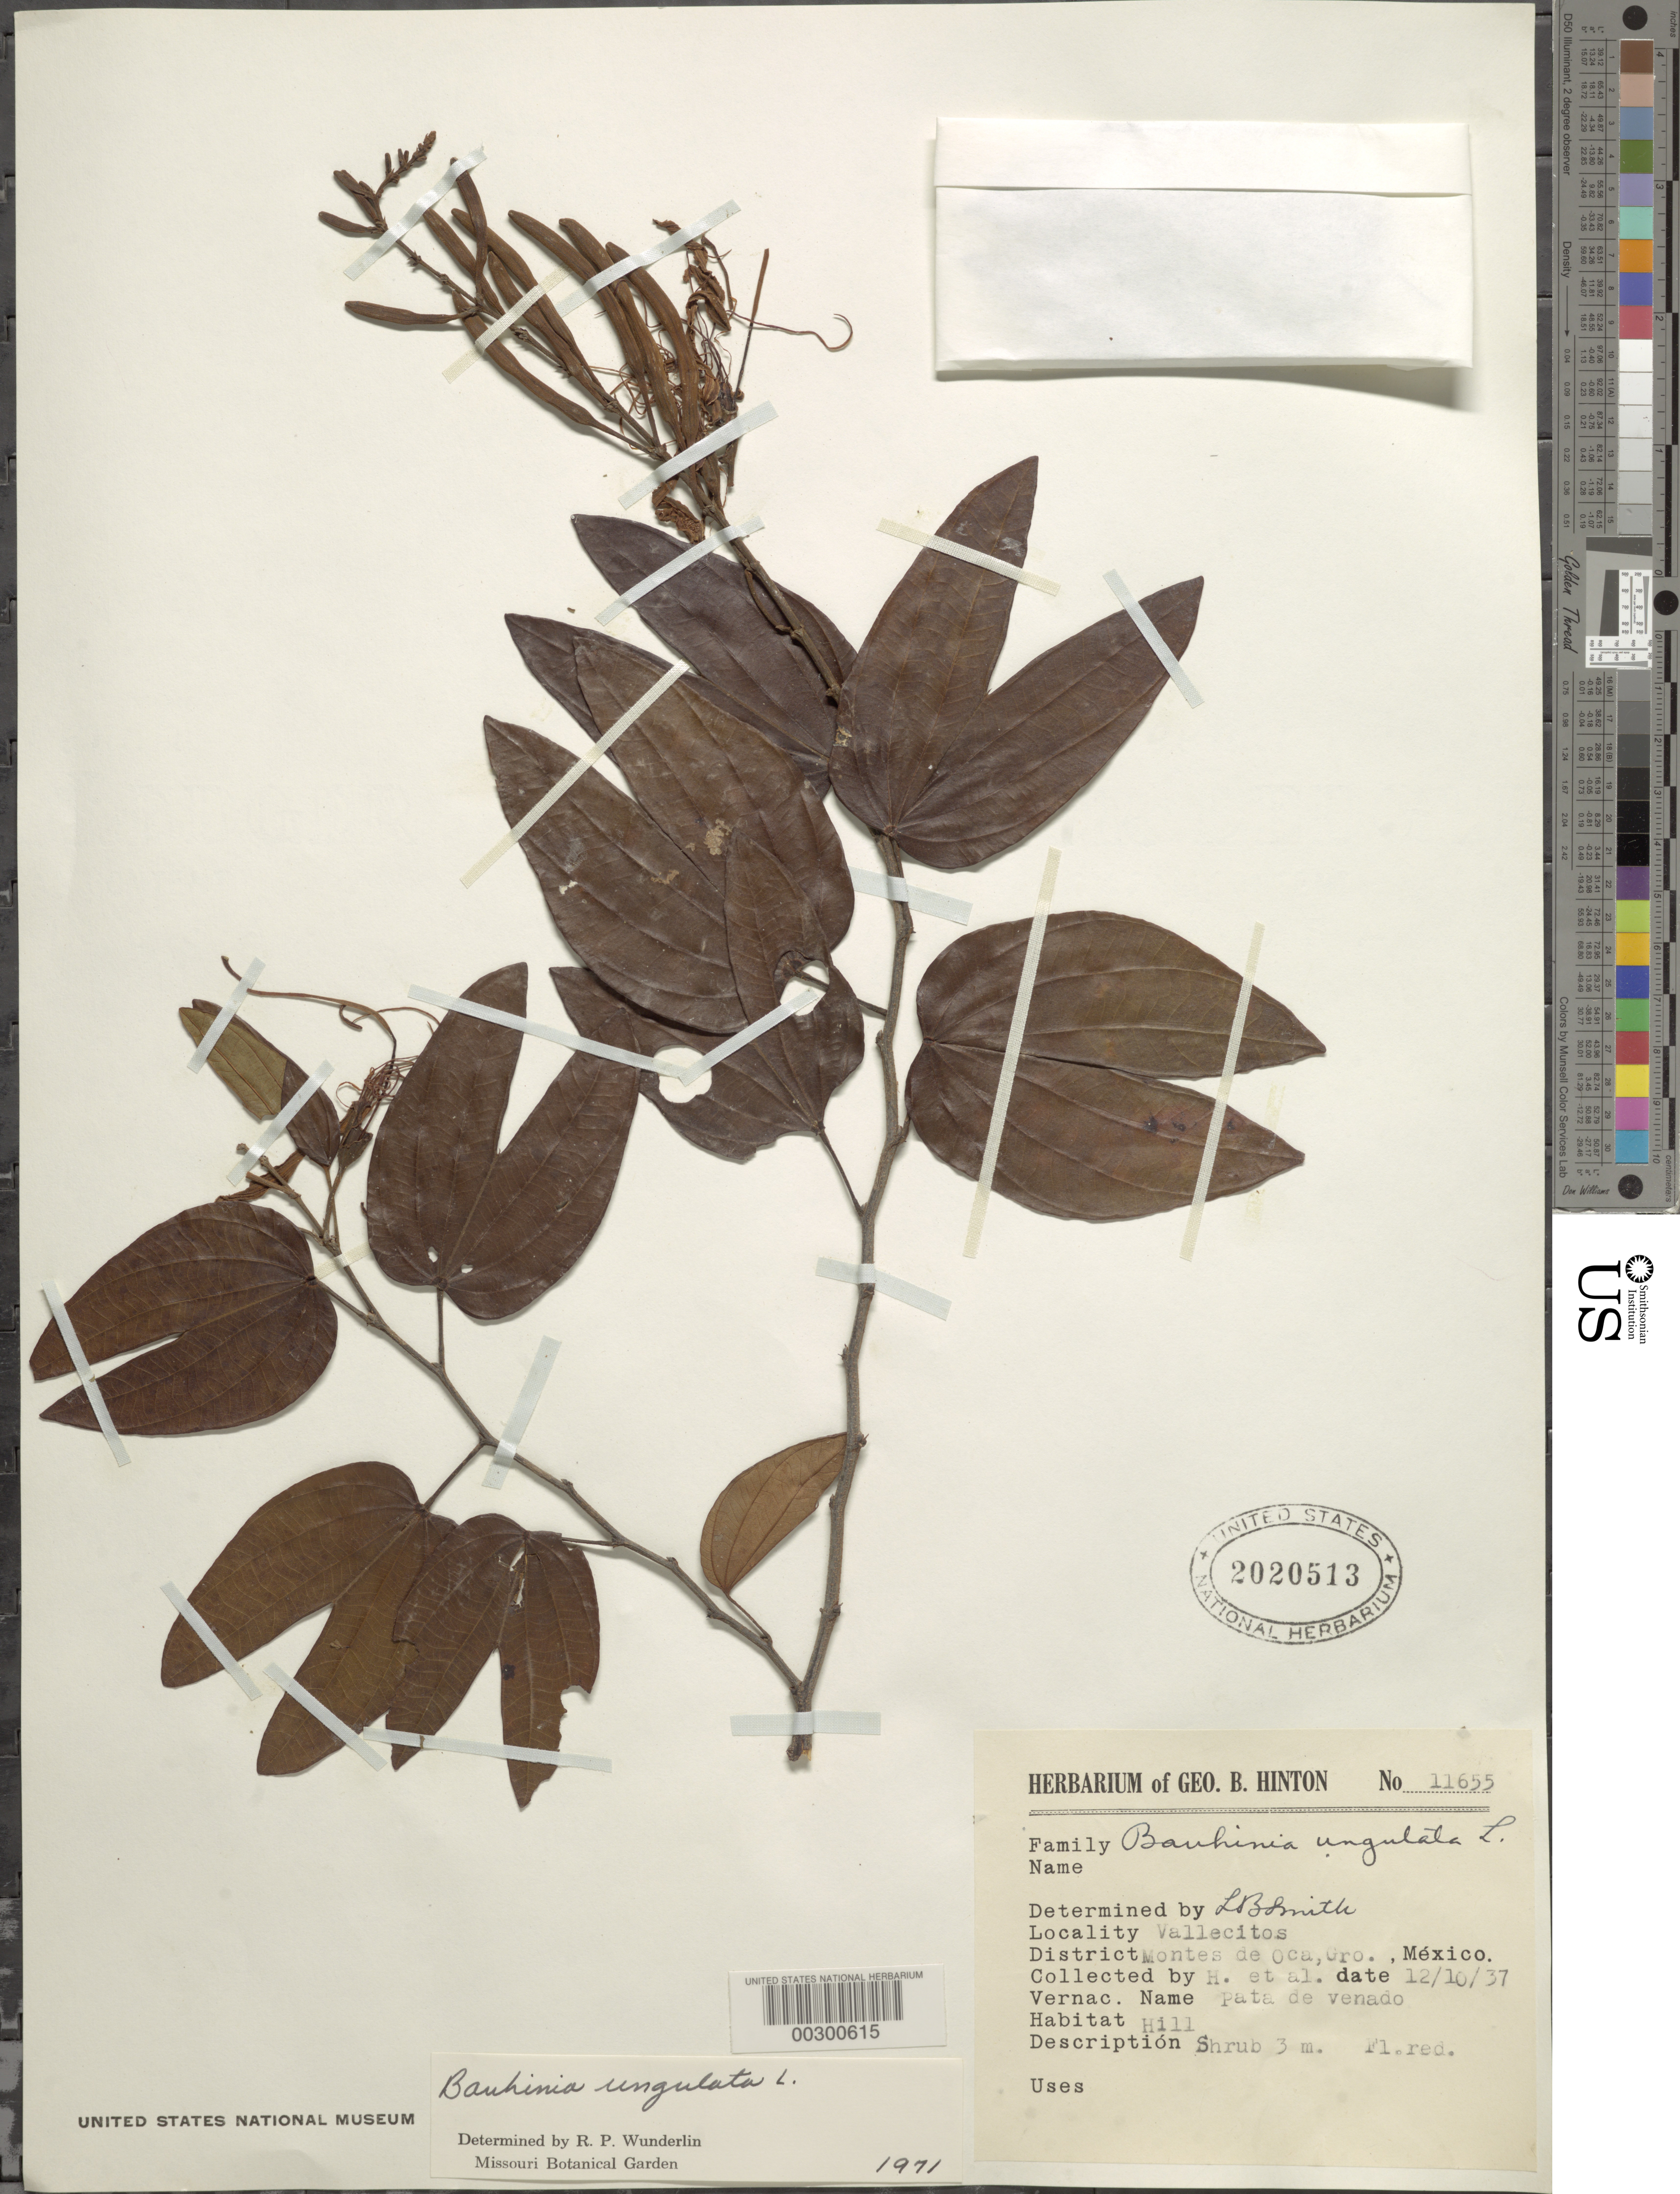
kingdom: Plantae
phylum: Tracheophyta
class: Magnoliopsida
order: Fabales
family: Fabaceae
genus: Bauhinia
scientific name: Bauhinia ungulata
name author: L.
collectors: G. B. Hinton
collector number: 11655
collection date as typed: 12 Oct 1937 or 10 Dec 1937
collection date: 1937-10-12 or 1937-12-10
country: Mexico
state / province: Guerrero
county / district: Unión De Isidoro Montes De Oca, La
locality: Montes de Oca mun. (?), Vallecitos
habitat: Hill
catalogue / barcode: US 2020513